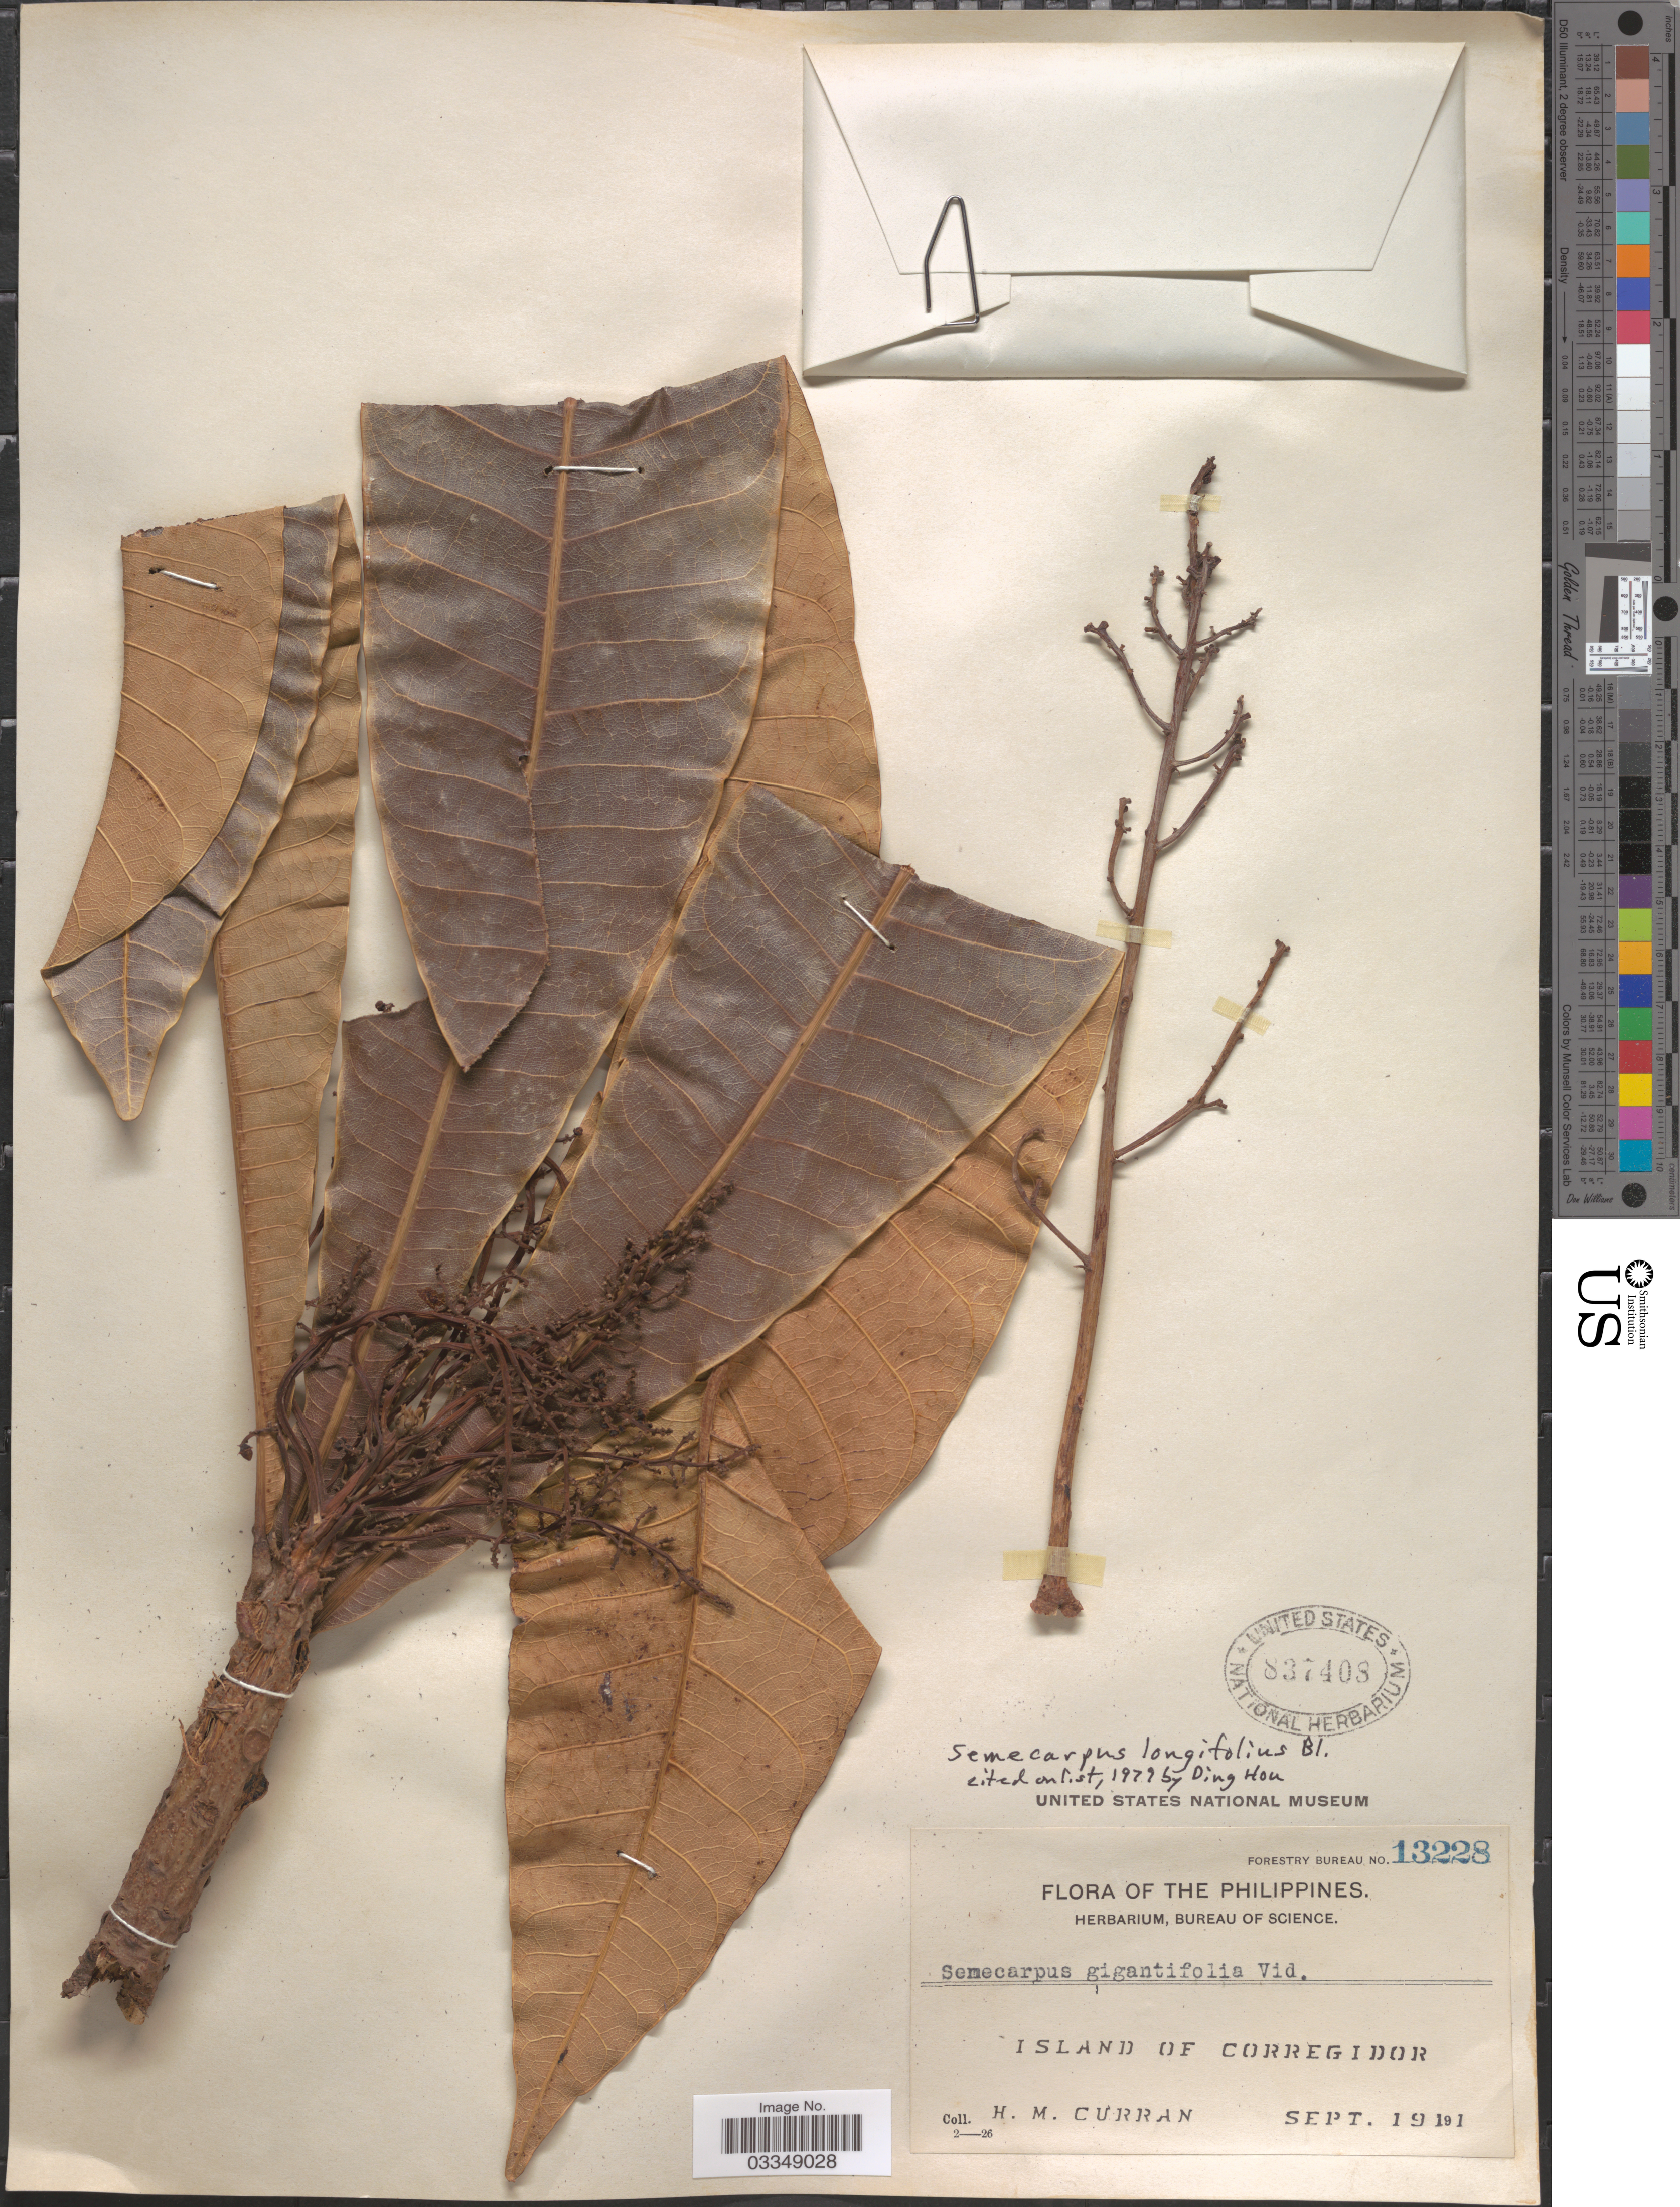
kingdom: Plantae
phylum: Tracheophyta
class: Magnoliopsida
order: Sapindales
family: Anacardiaceae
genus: Semecarpus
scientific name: Semecarpus longifolius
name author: Blume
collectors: H. M. Curran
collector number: Forestry Bureau 13228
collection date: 1911-09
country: Philippines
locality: Island of Corregidor.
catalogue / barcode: US 837408